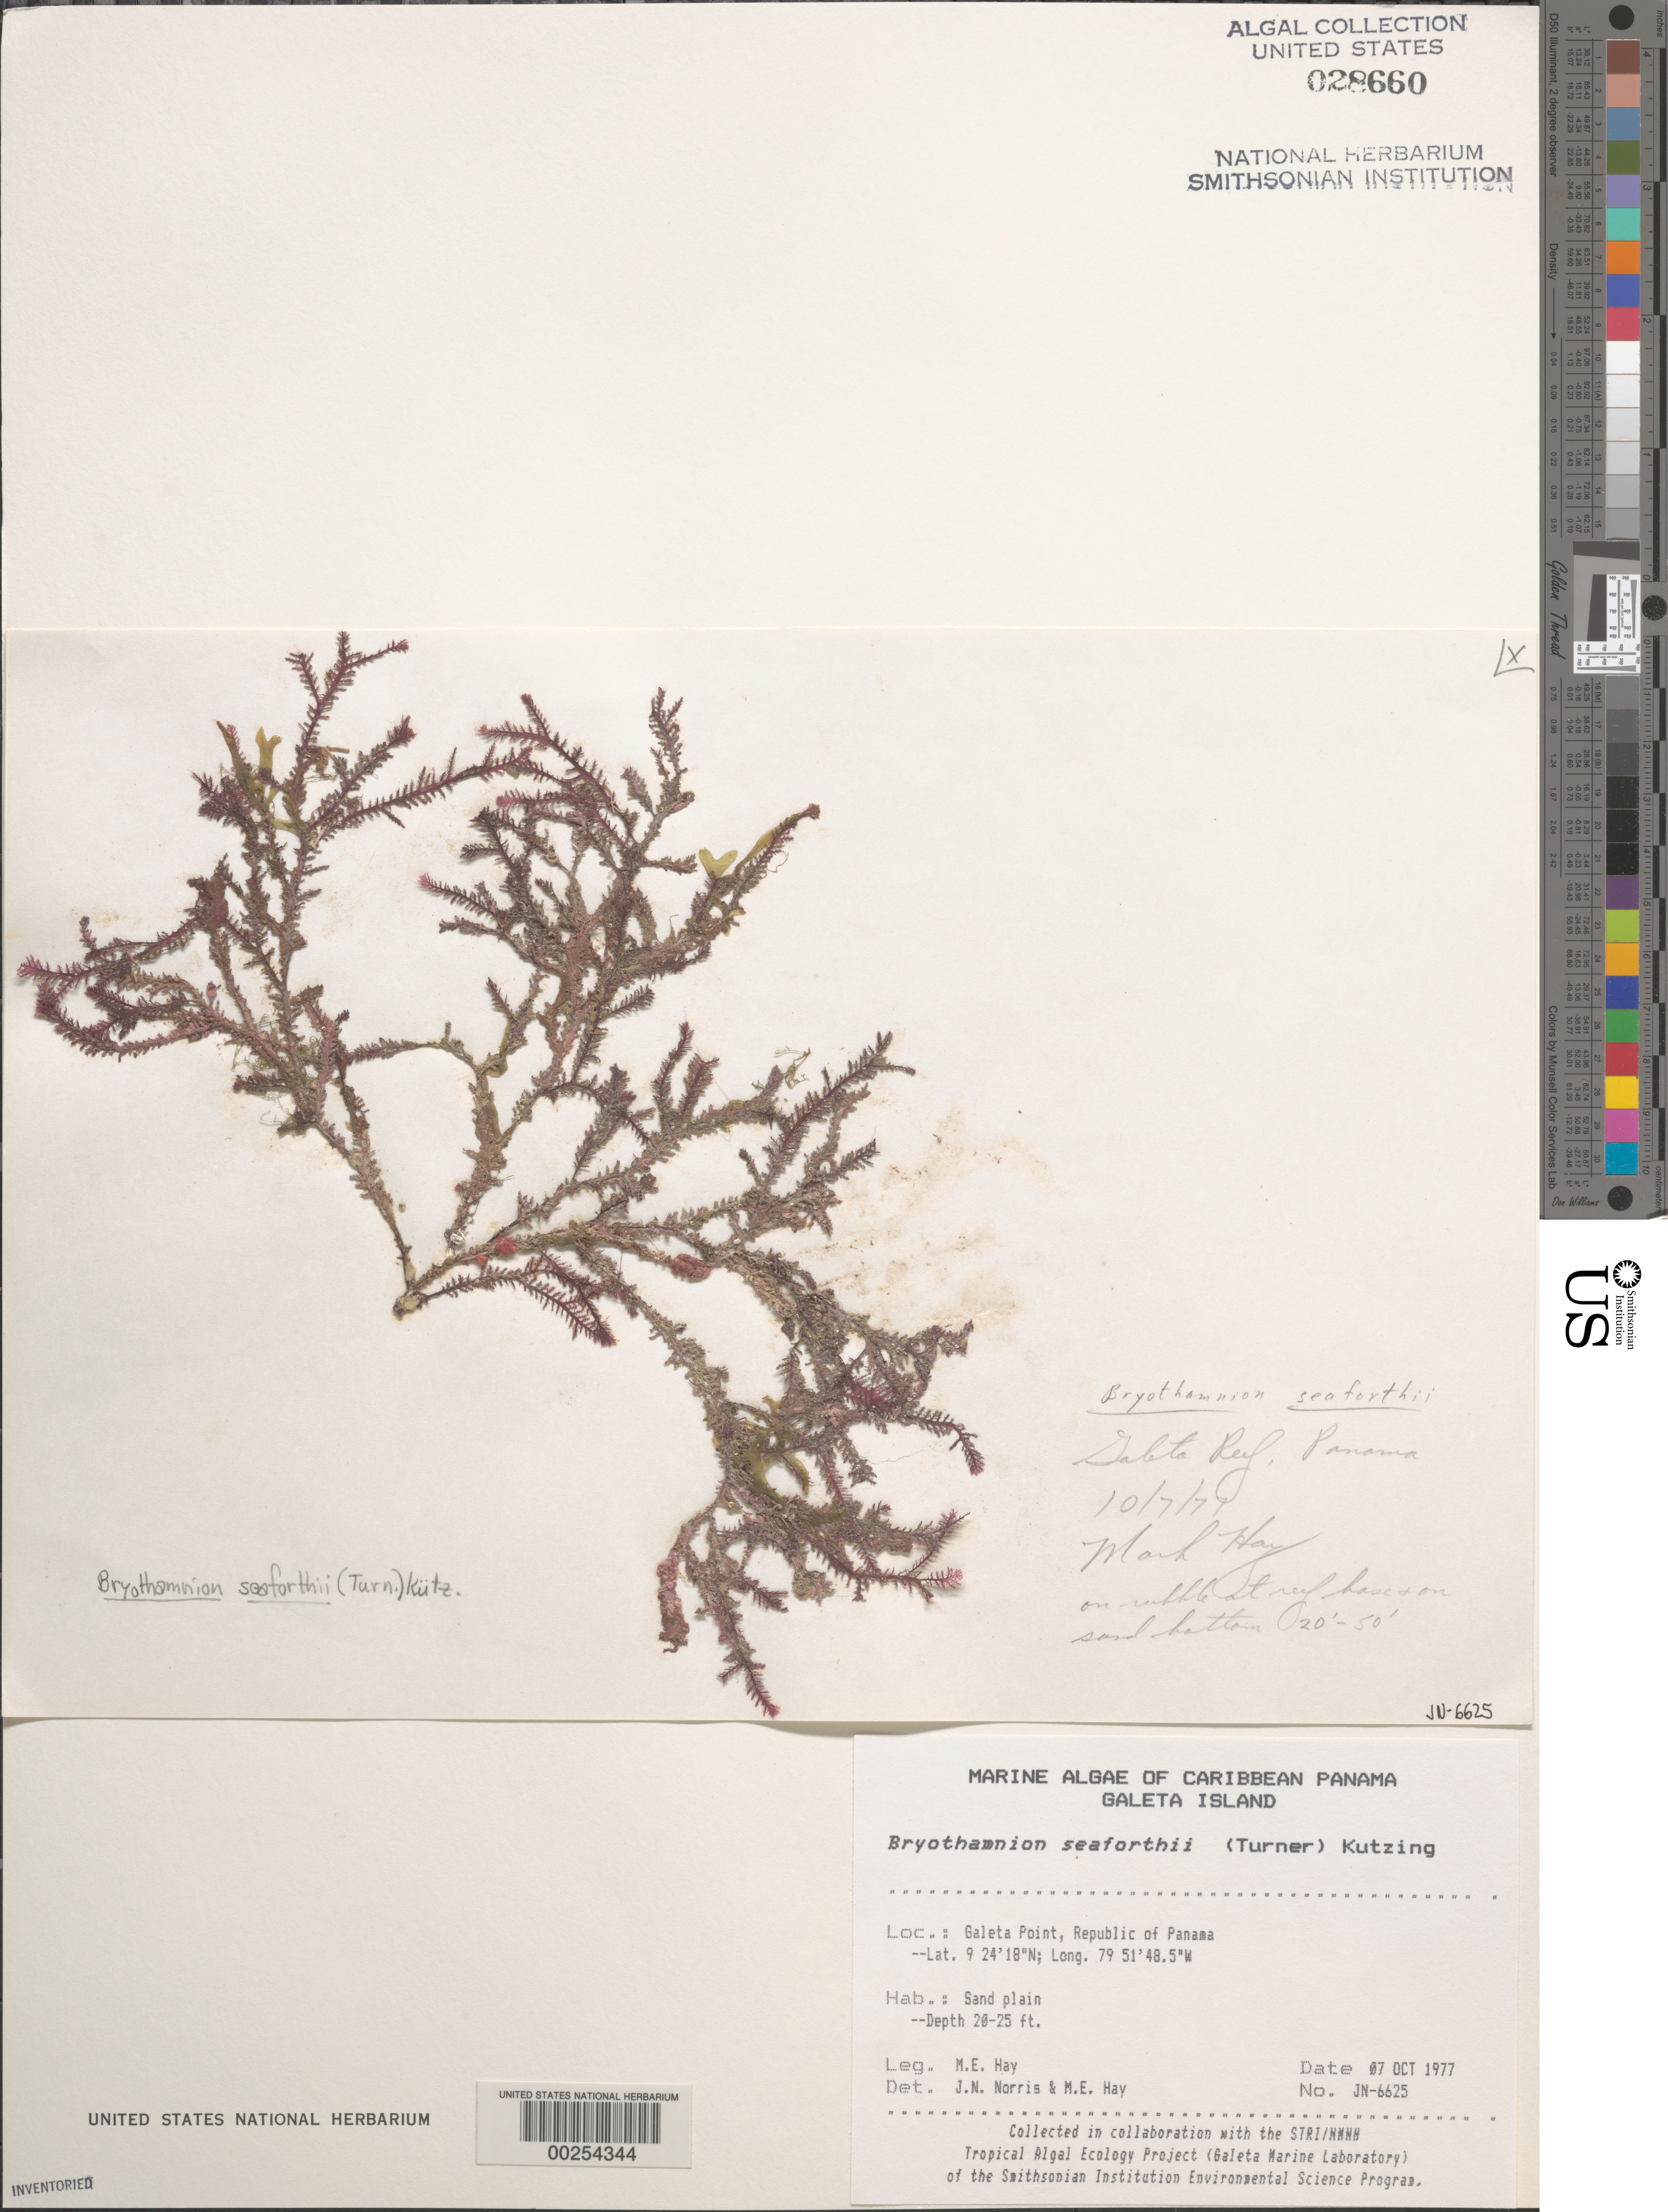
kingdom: Plantae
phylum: Rhodophyta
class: Florideophyceae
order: Ceramiales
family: Rhodomelaceae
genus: Bryothamnion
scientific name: Bryothamnion seaforthii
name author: (Turner) Kütz.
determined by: Norris, J. N.; Hay, M. E.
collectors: M. E. Hay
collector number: JN-6625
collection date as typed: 07 Oct 1977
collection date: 1977-10-07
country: Panama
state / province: Colón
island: Galeta Island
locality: Galeta Point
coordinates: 9 24' 18" N, 79 51' 48.5" W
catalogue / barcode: US 28660